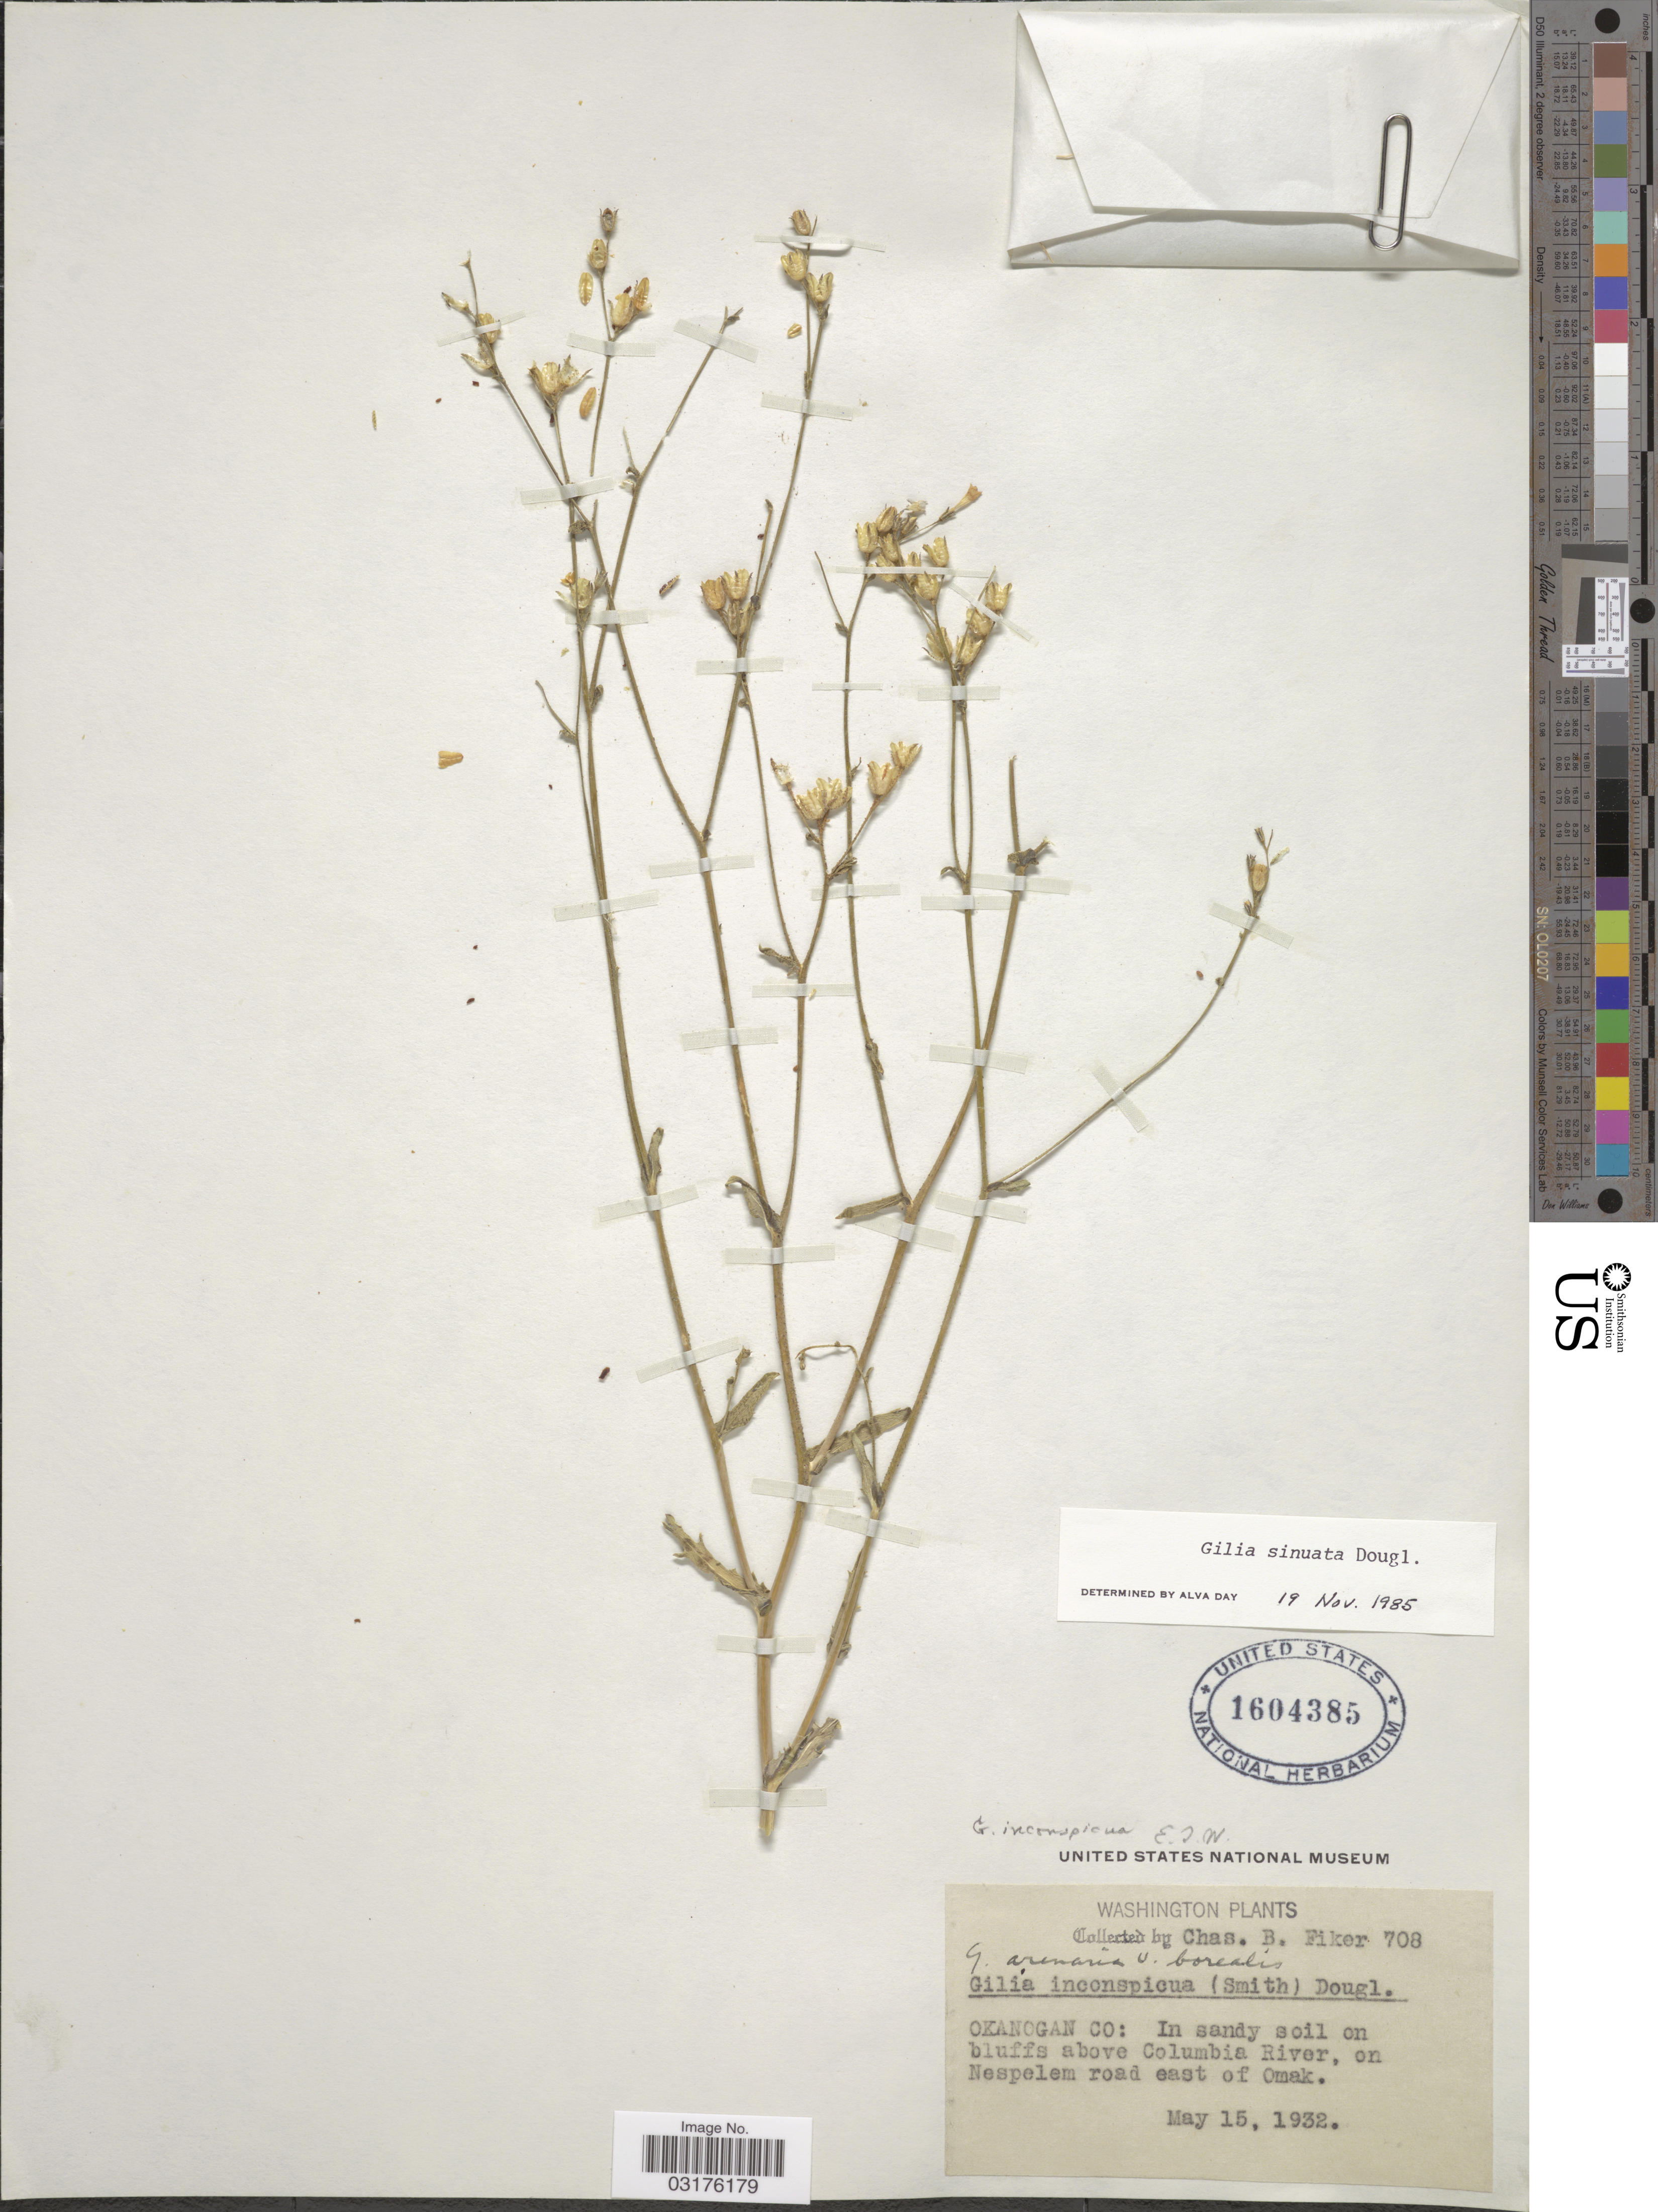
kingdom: Plantae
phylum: Tracheophyta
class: Magnoliopsida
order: Ericales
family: Polemoniaceae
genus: Gilia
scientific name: Gilia sinuata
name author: Douglas ex Benth.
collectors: C. Fiker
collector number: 708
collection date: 1932-05-15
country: United States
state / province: Washington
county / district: Okanogan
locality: Okanogan Co.: In sandy soil on bluffs above Columbis River, on Nespelem road east of Omak.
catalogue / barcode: US 1604385